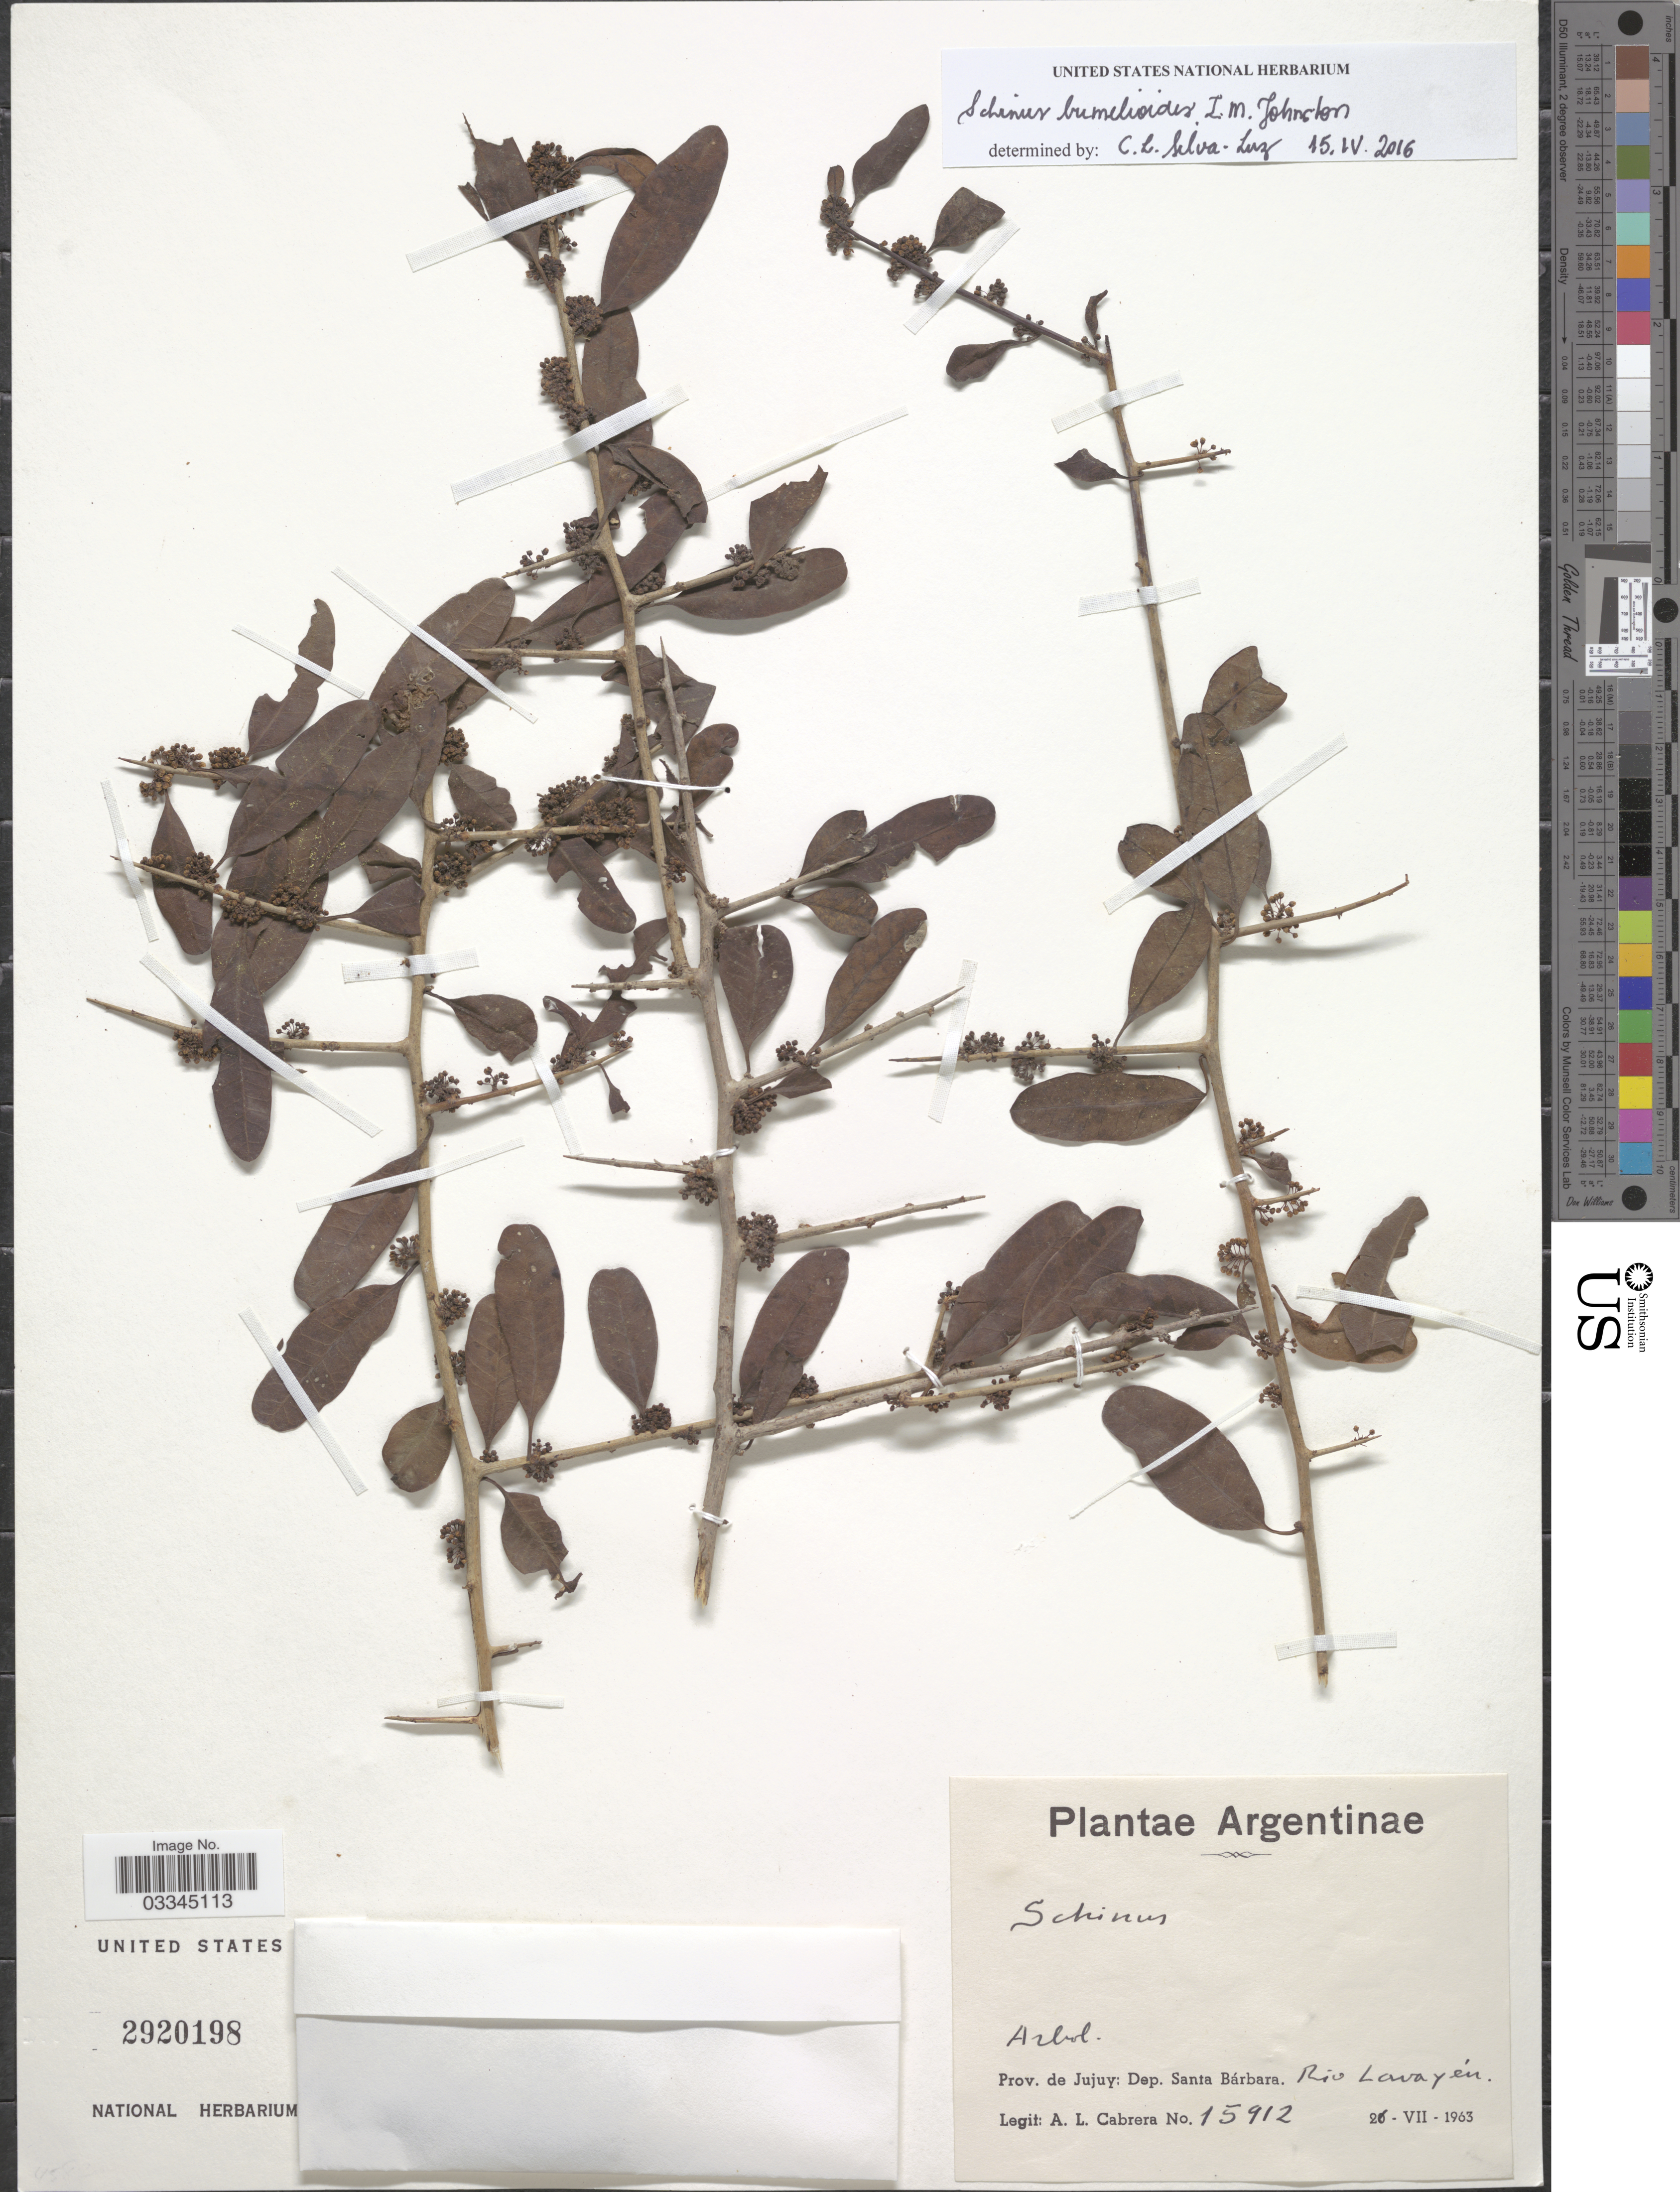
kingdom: Plantae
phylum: Tracheophyta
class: Magnoliopsida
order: Sapindales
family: Anacardiaceae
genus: Schinus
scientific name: Schinus bumelioides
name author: I.M. Johnst.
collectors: A. L. Cabrera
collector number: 15912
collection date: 1963-07-02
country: Argentina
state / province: Jujuy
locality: Dep. Santa Bárbara. Rio Lavayén.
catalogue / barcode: US 2920198